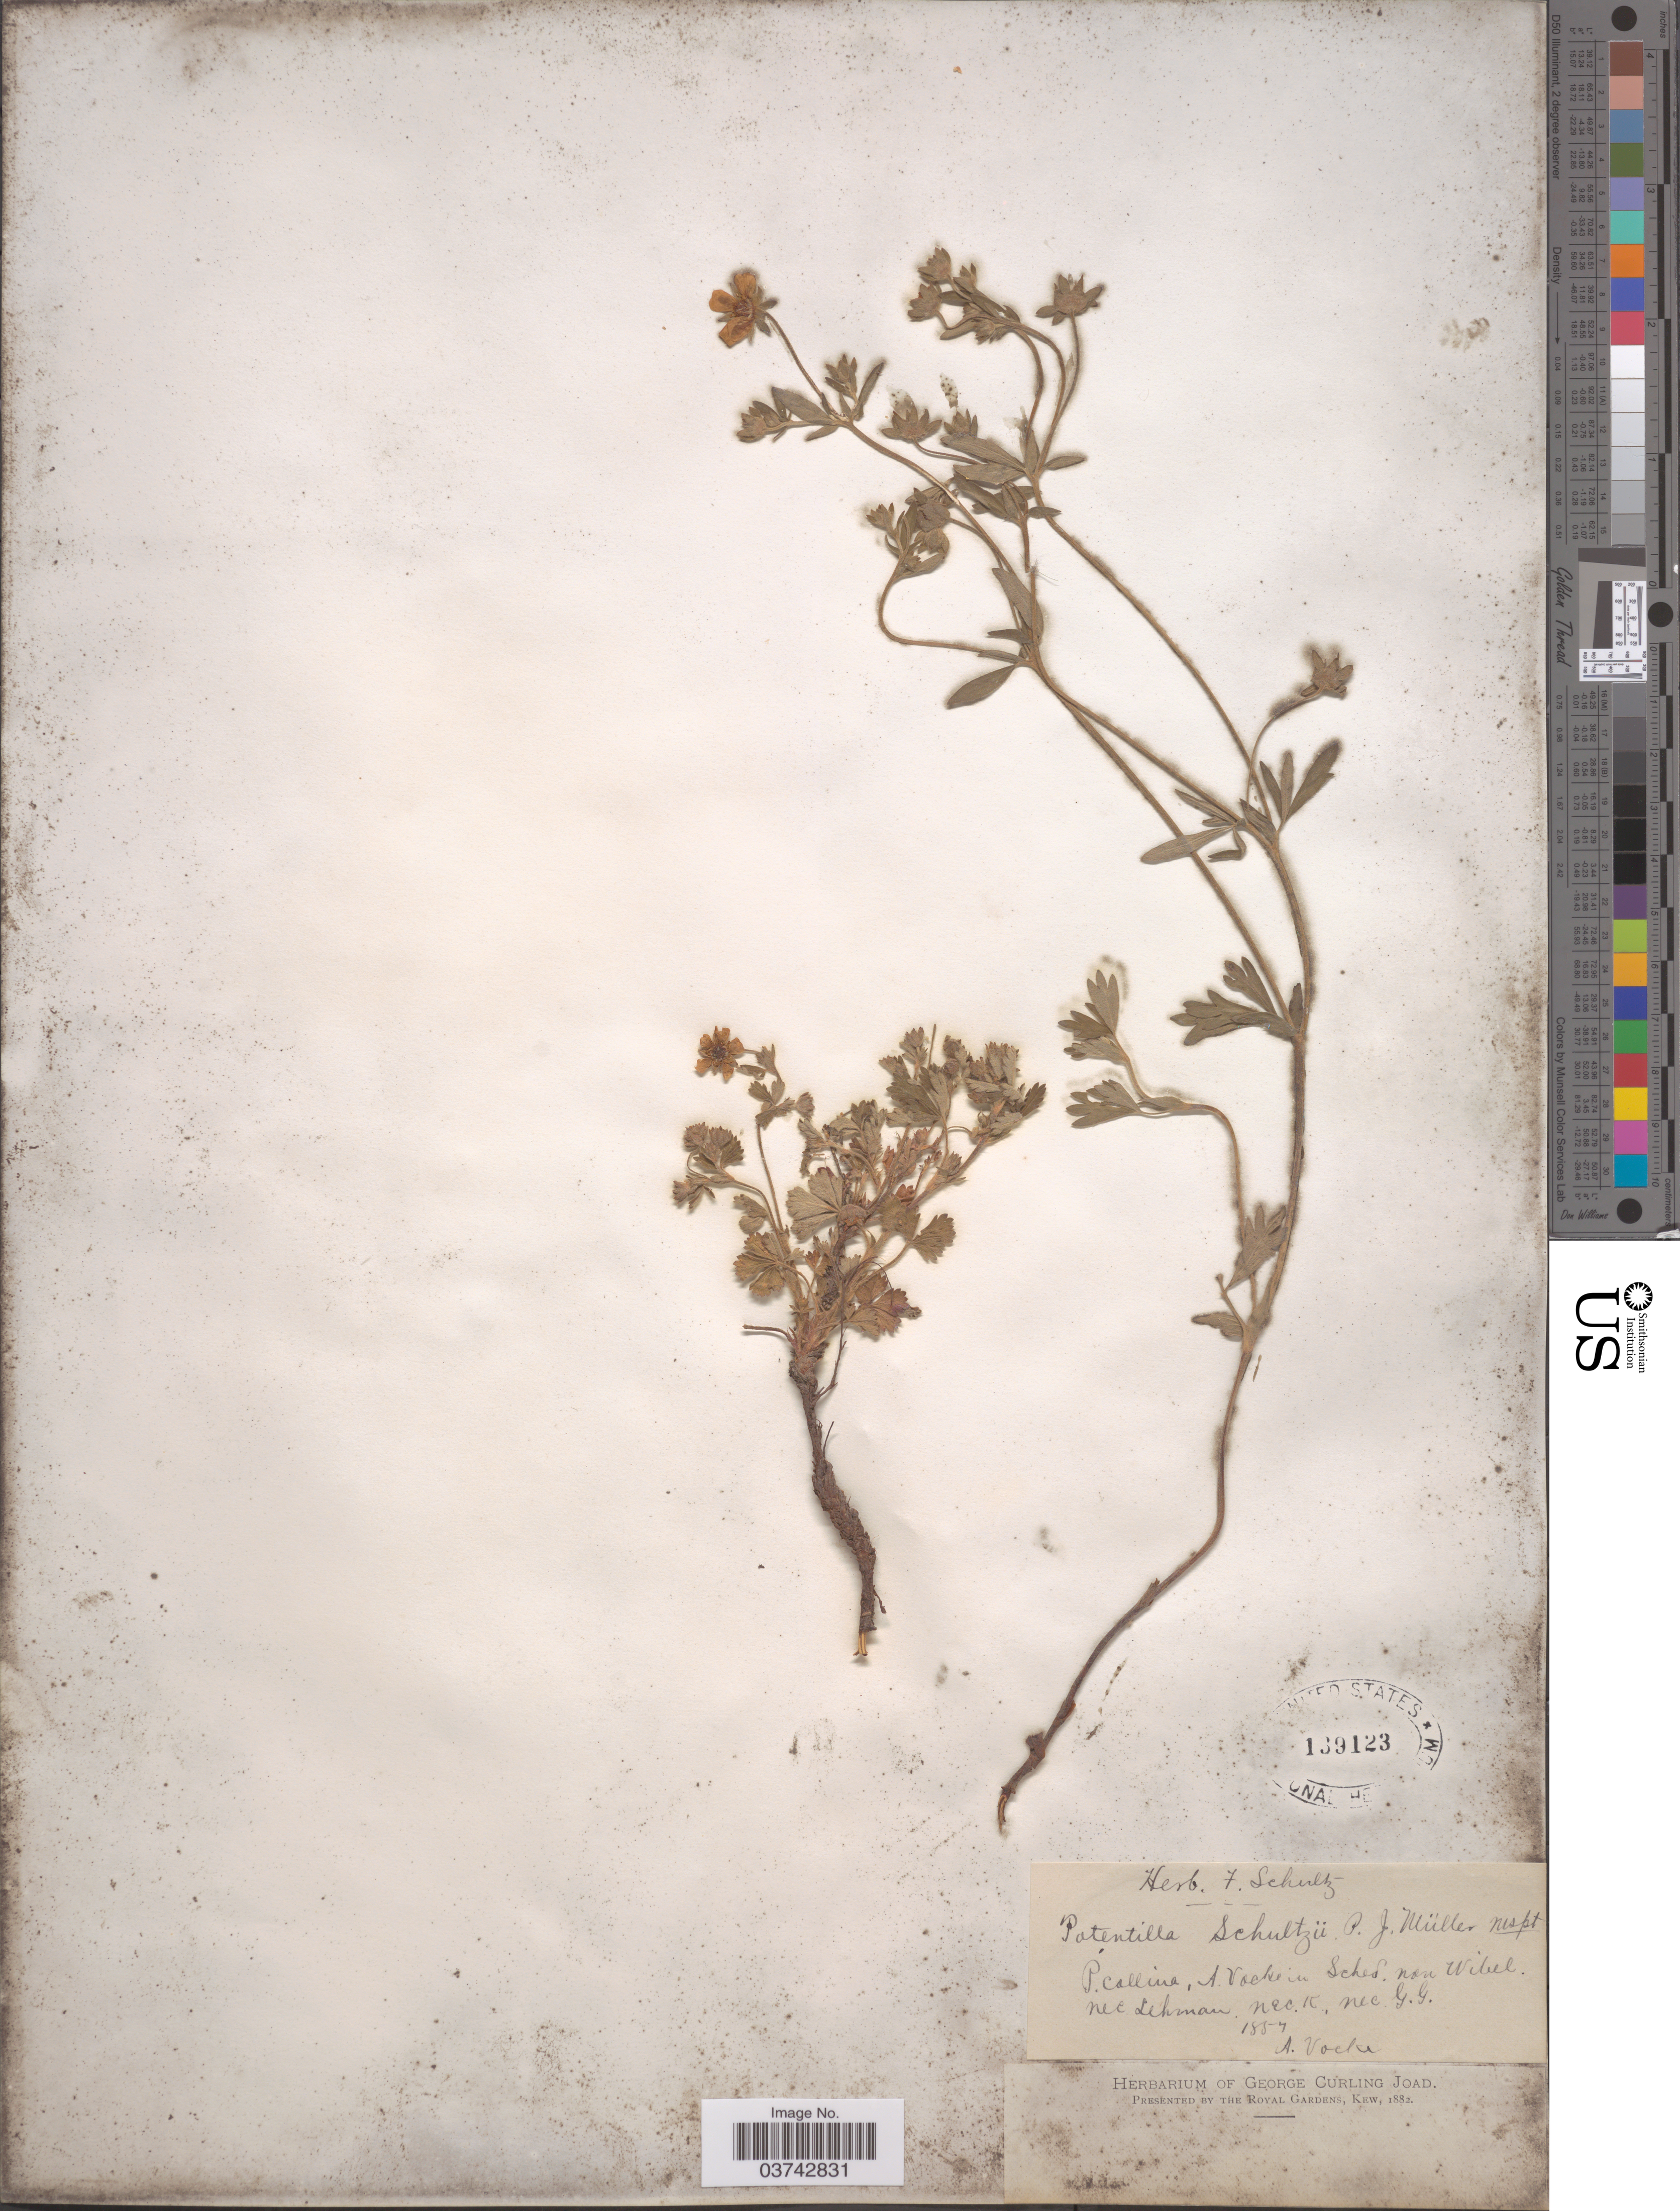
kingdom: Plantae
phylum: Tracheophyta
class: Magnoliopsida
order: Rosales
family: Rosaceae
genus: Potentilla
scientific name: Potentilla x schultzii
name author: P.J. Müll. ex F.W. Schultz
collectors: A. Vocke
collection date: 1857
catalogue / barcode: US 139123